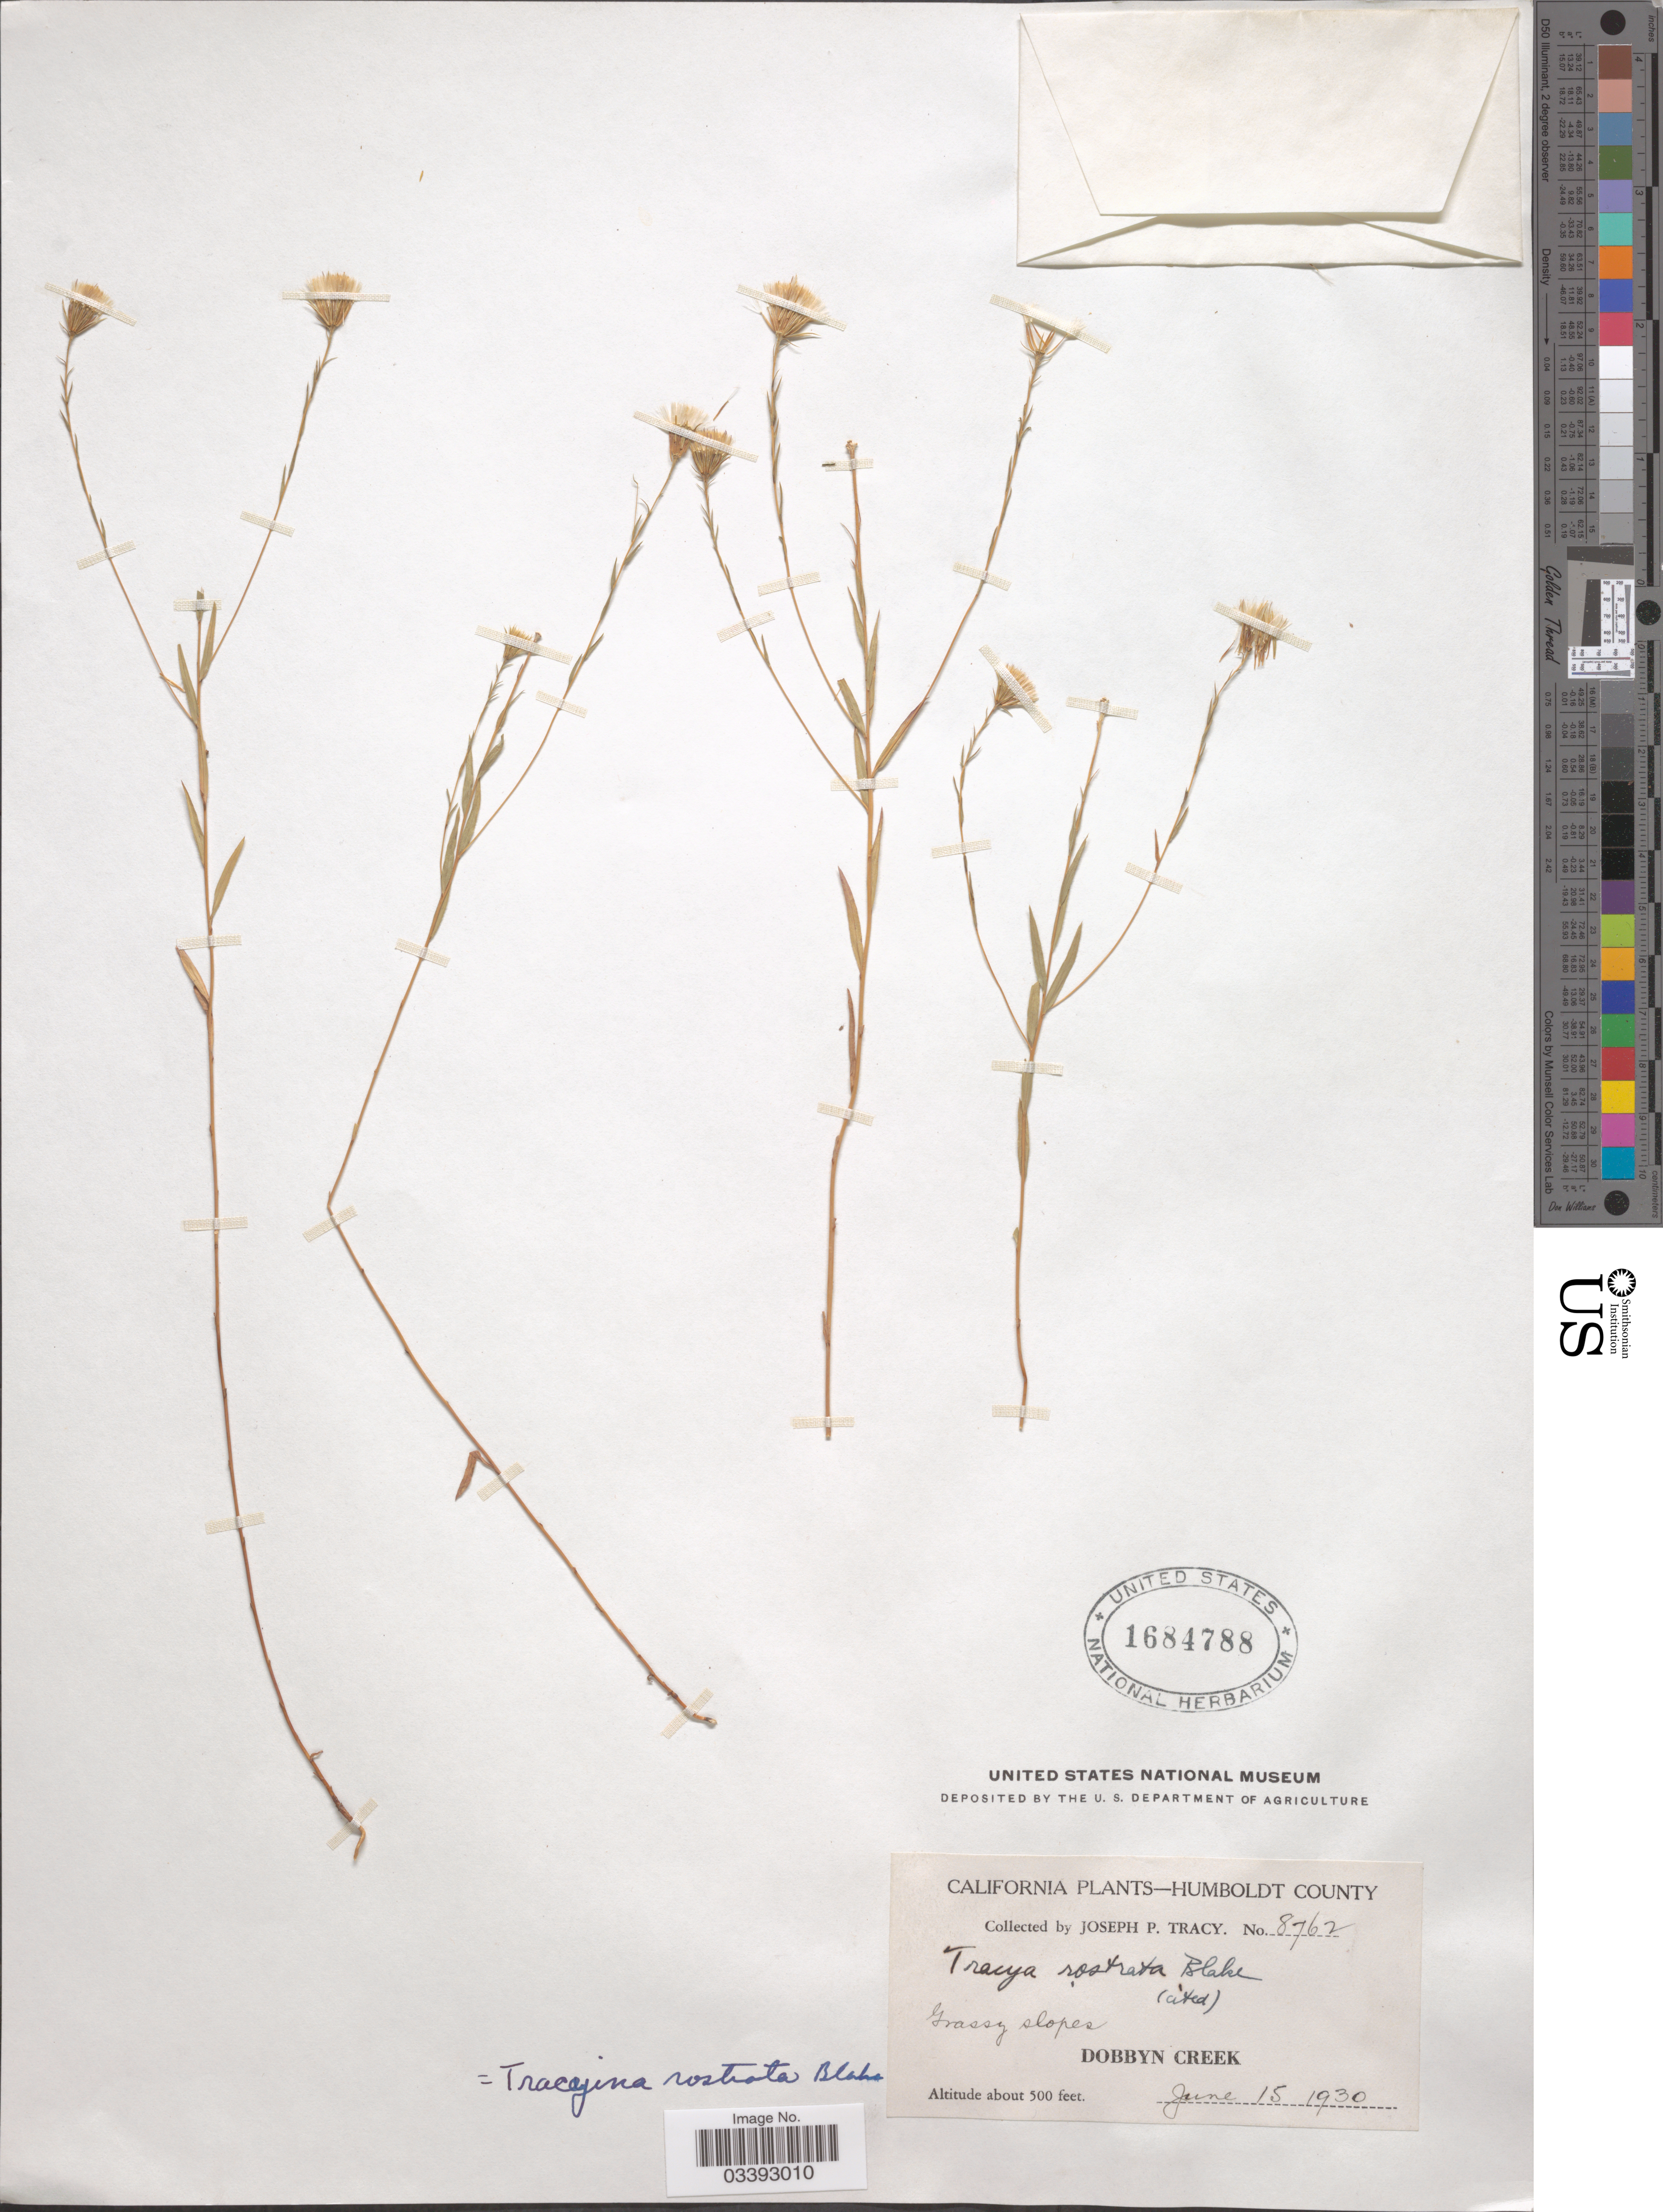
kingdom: Plantae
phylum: Tracheophyta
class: Magnoliopsida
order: Asterales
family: Asteraceae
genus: Tracyina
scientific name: Tracyina rostrata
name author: S.F. Blake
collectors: J. Tracy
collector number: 8762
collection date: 1930-06-15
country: United States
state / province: California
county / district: Humboldt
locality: Humboldt County. Dobbyn Creek.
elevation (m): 152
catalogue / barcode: US 1684788